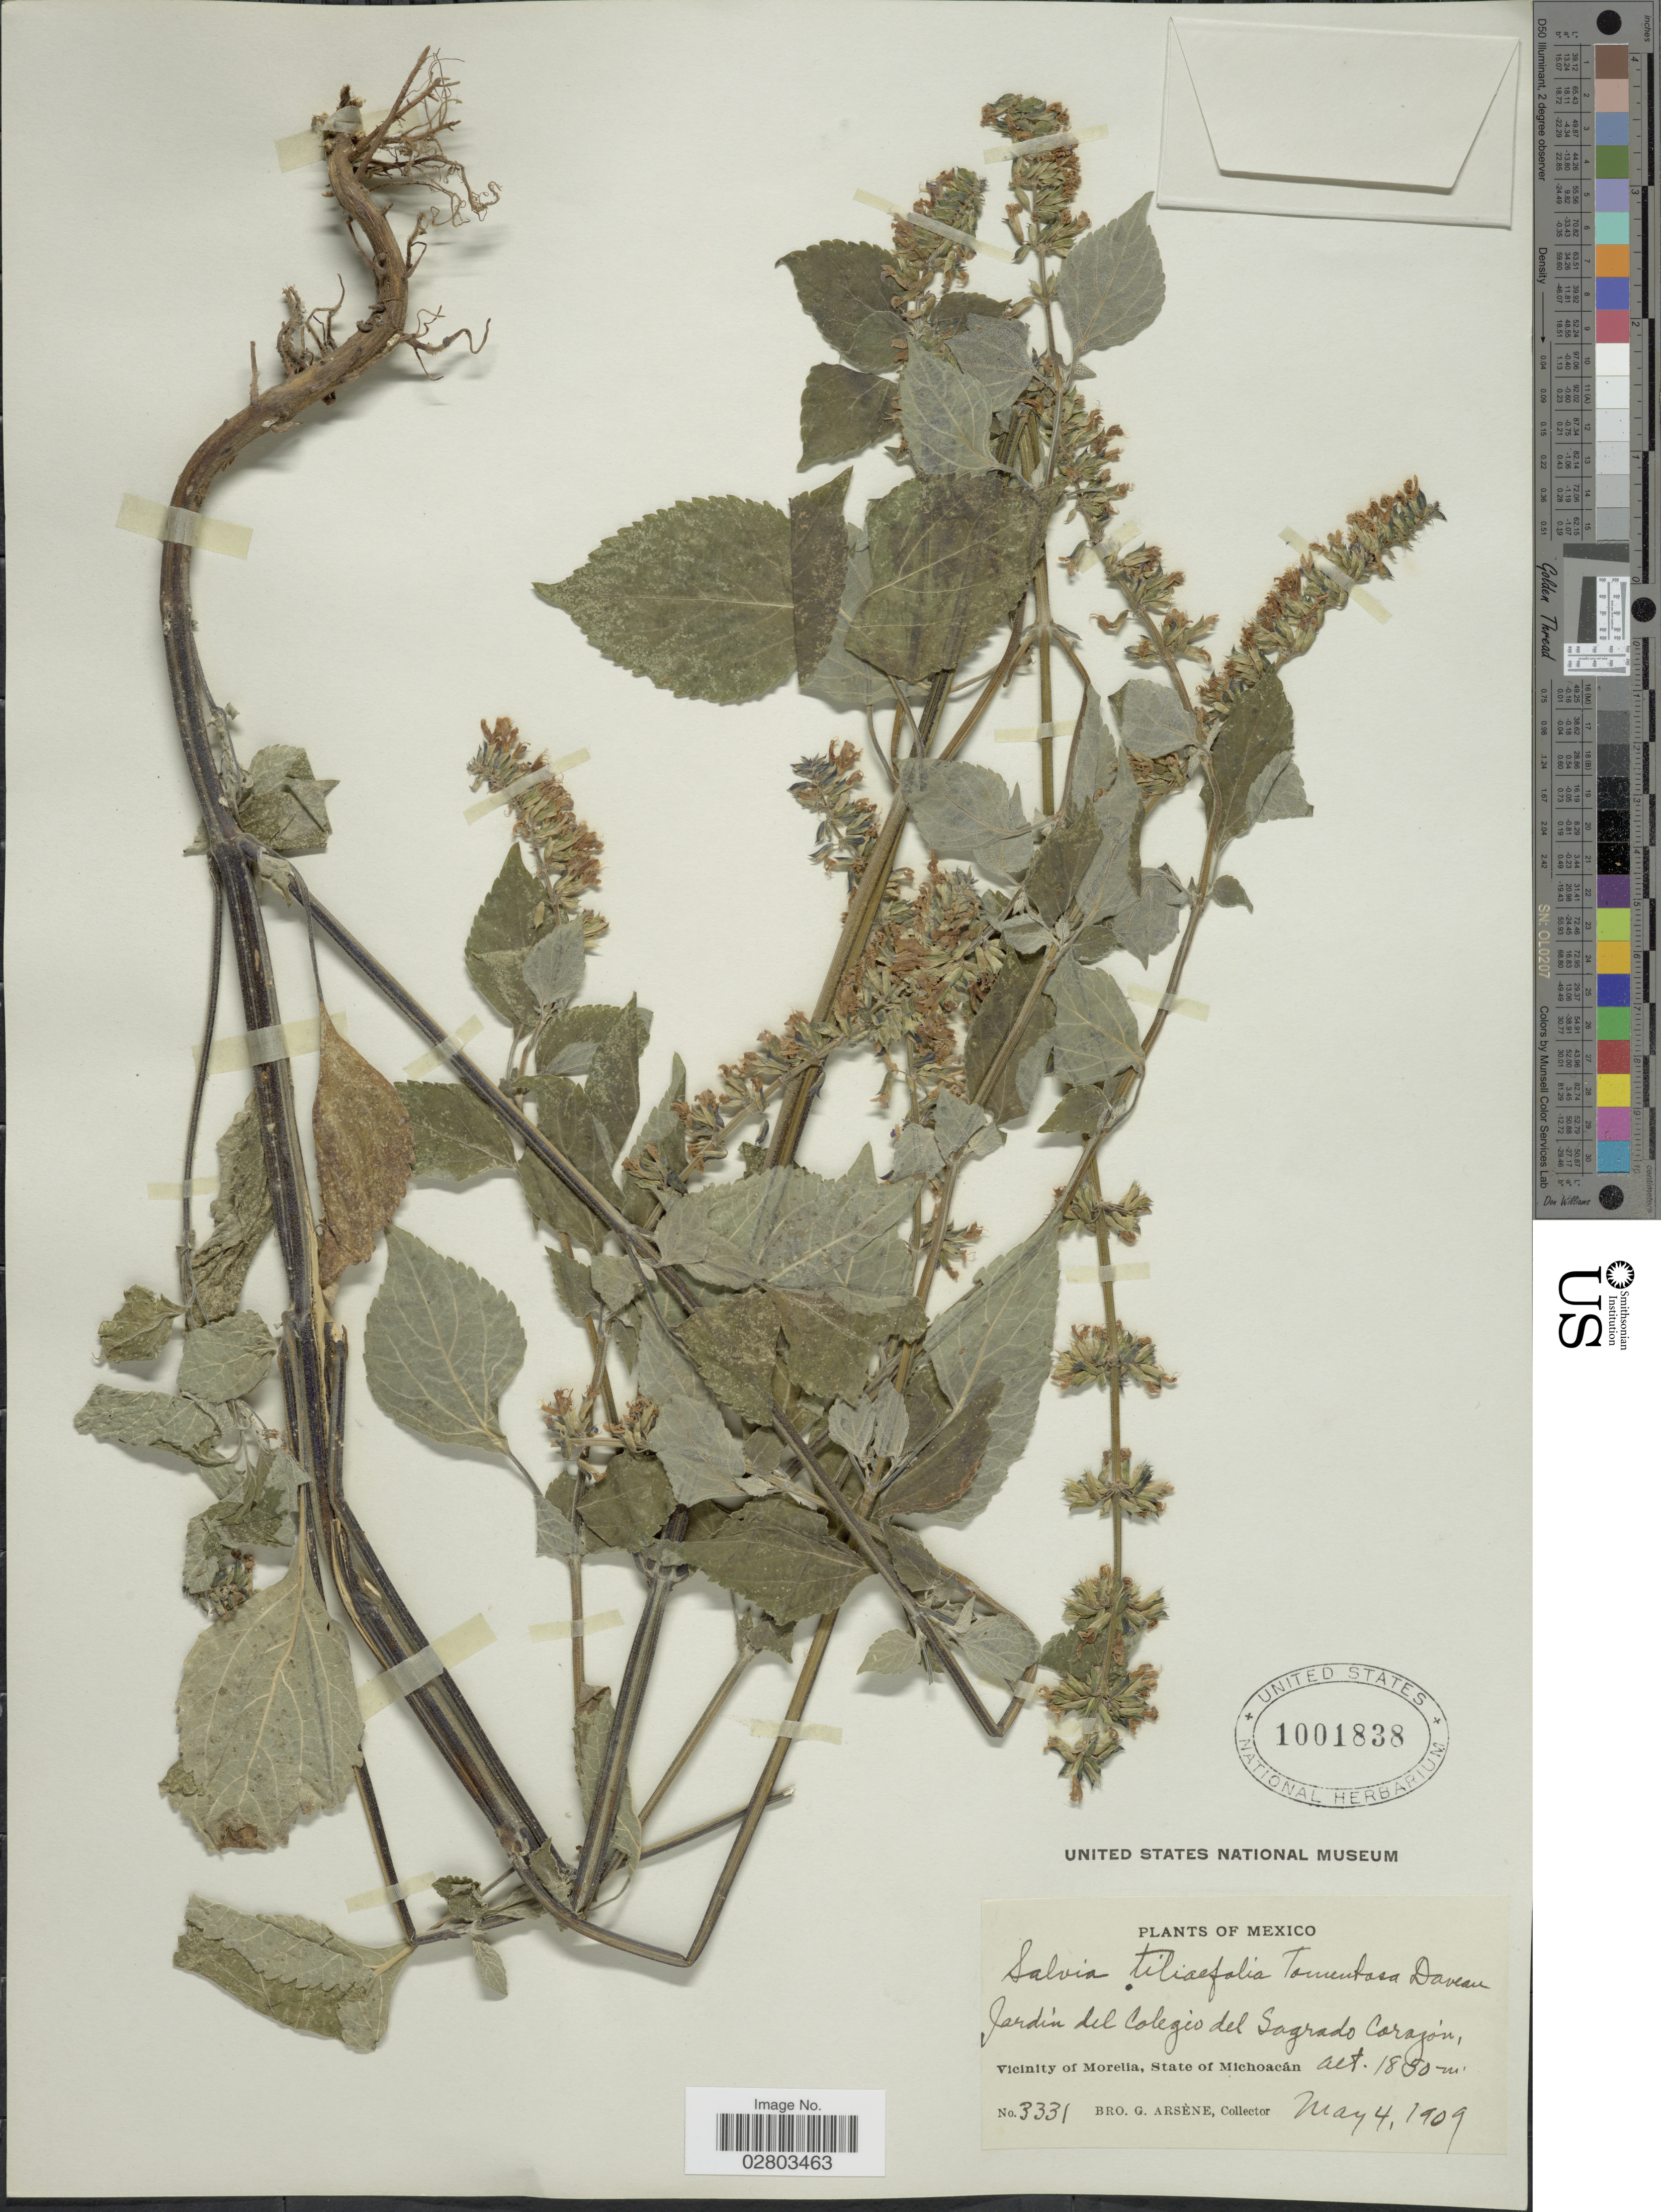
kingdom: Plantae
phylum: Tracheophyta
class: Magnoliopsida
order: Lamiales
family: Lamiaceae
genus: Salvia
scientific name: Salvia tiliifolia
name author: Vahl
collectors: Bro. G. Arsène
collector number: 3331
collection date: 1909-05-04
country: Mexico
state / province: Michoacán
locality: Jardin del Colegio del Sagrado Corazón, Vicinity of Morelia.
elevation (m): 1850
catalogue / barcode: US 1001838